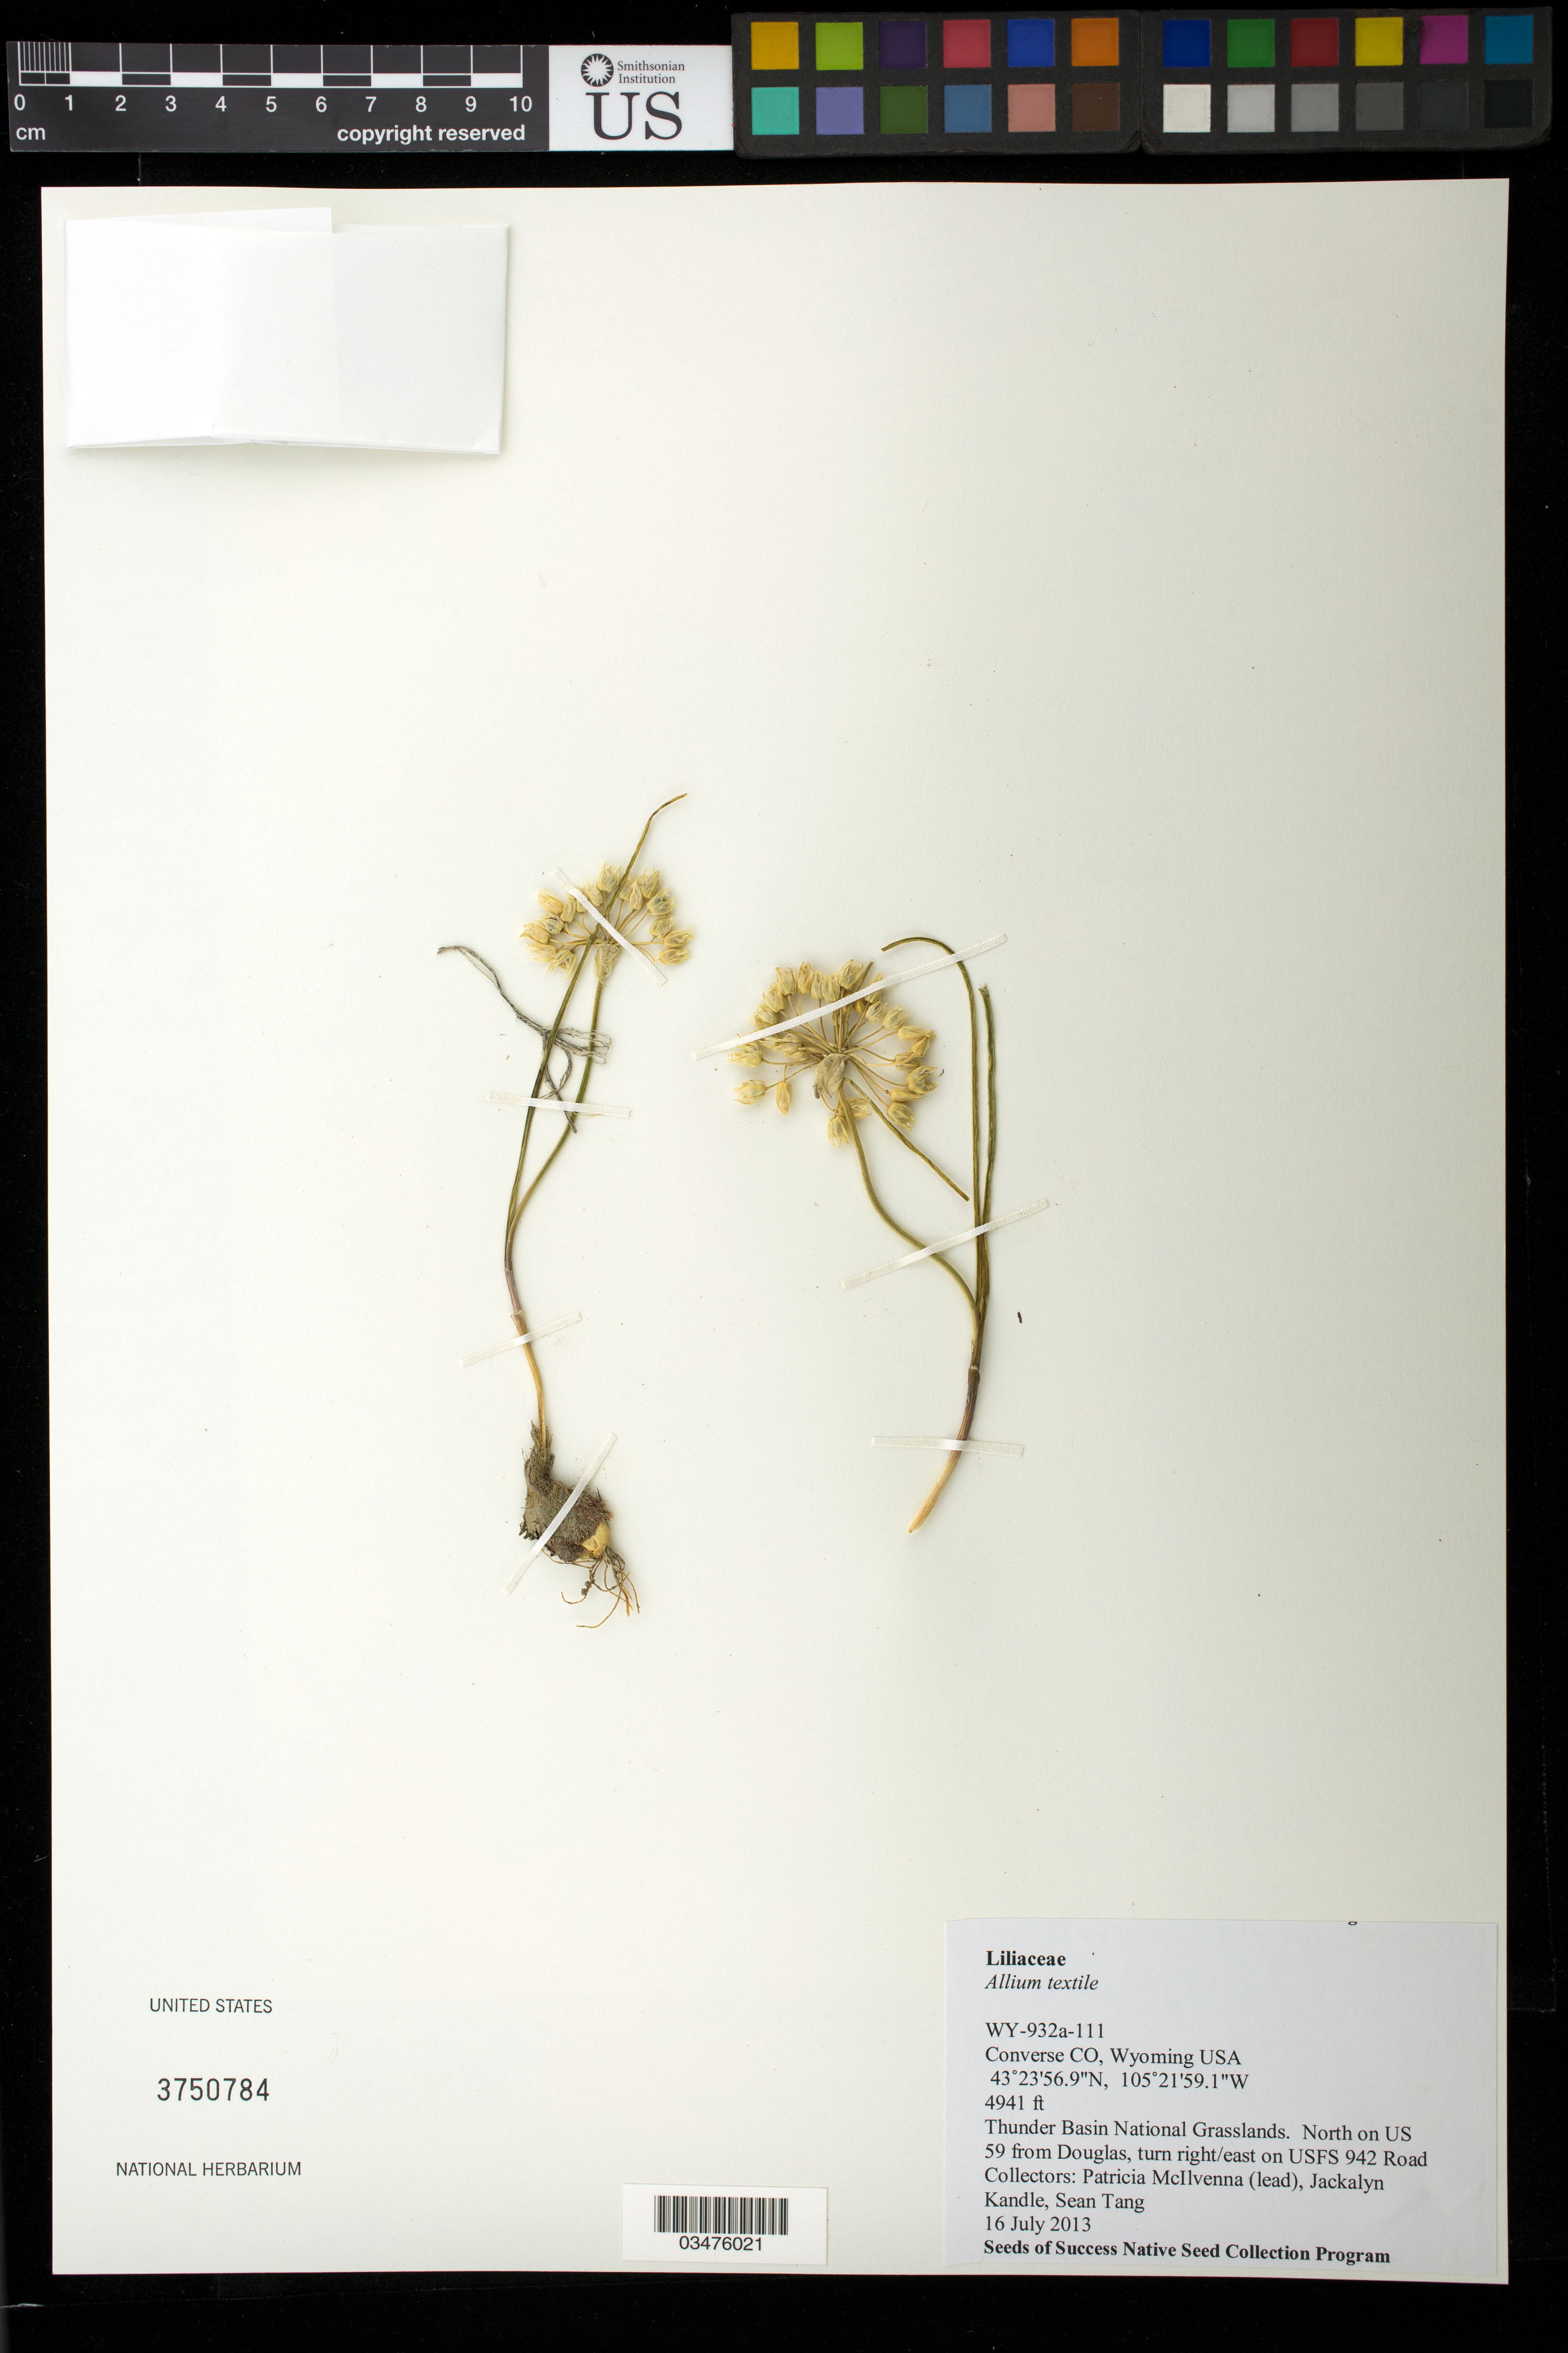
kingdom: Plantae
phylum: Tracheophyta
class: Liliopsida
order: Asparagales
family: Amaryllidaceae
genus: Allium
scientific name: Allium textile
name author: A. Nelson & J.F. Macbr.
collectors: P. McIlvenna, J. Kandle & S. Tang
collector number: WY932A-111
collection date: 2013-07-16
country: United States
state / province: Wyoming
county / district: Converse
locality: Thunder Basin National Grasslands. USFS 942 Road.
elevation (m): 1506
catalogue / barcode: US 3750784